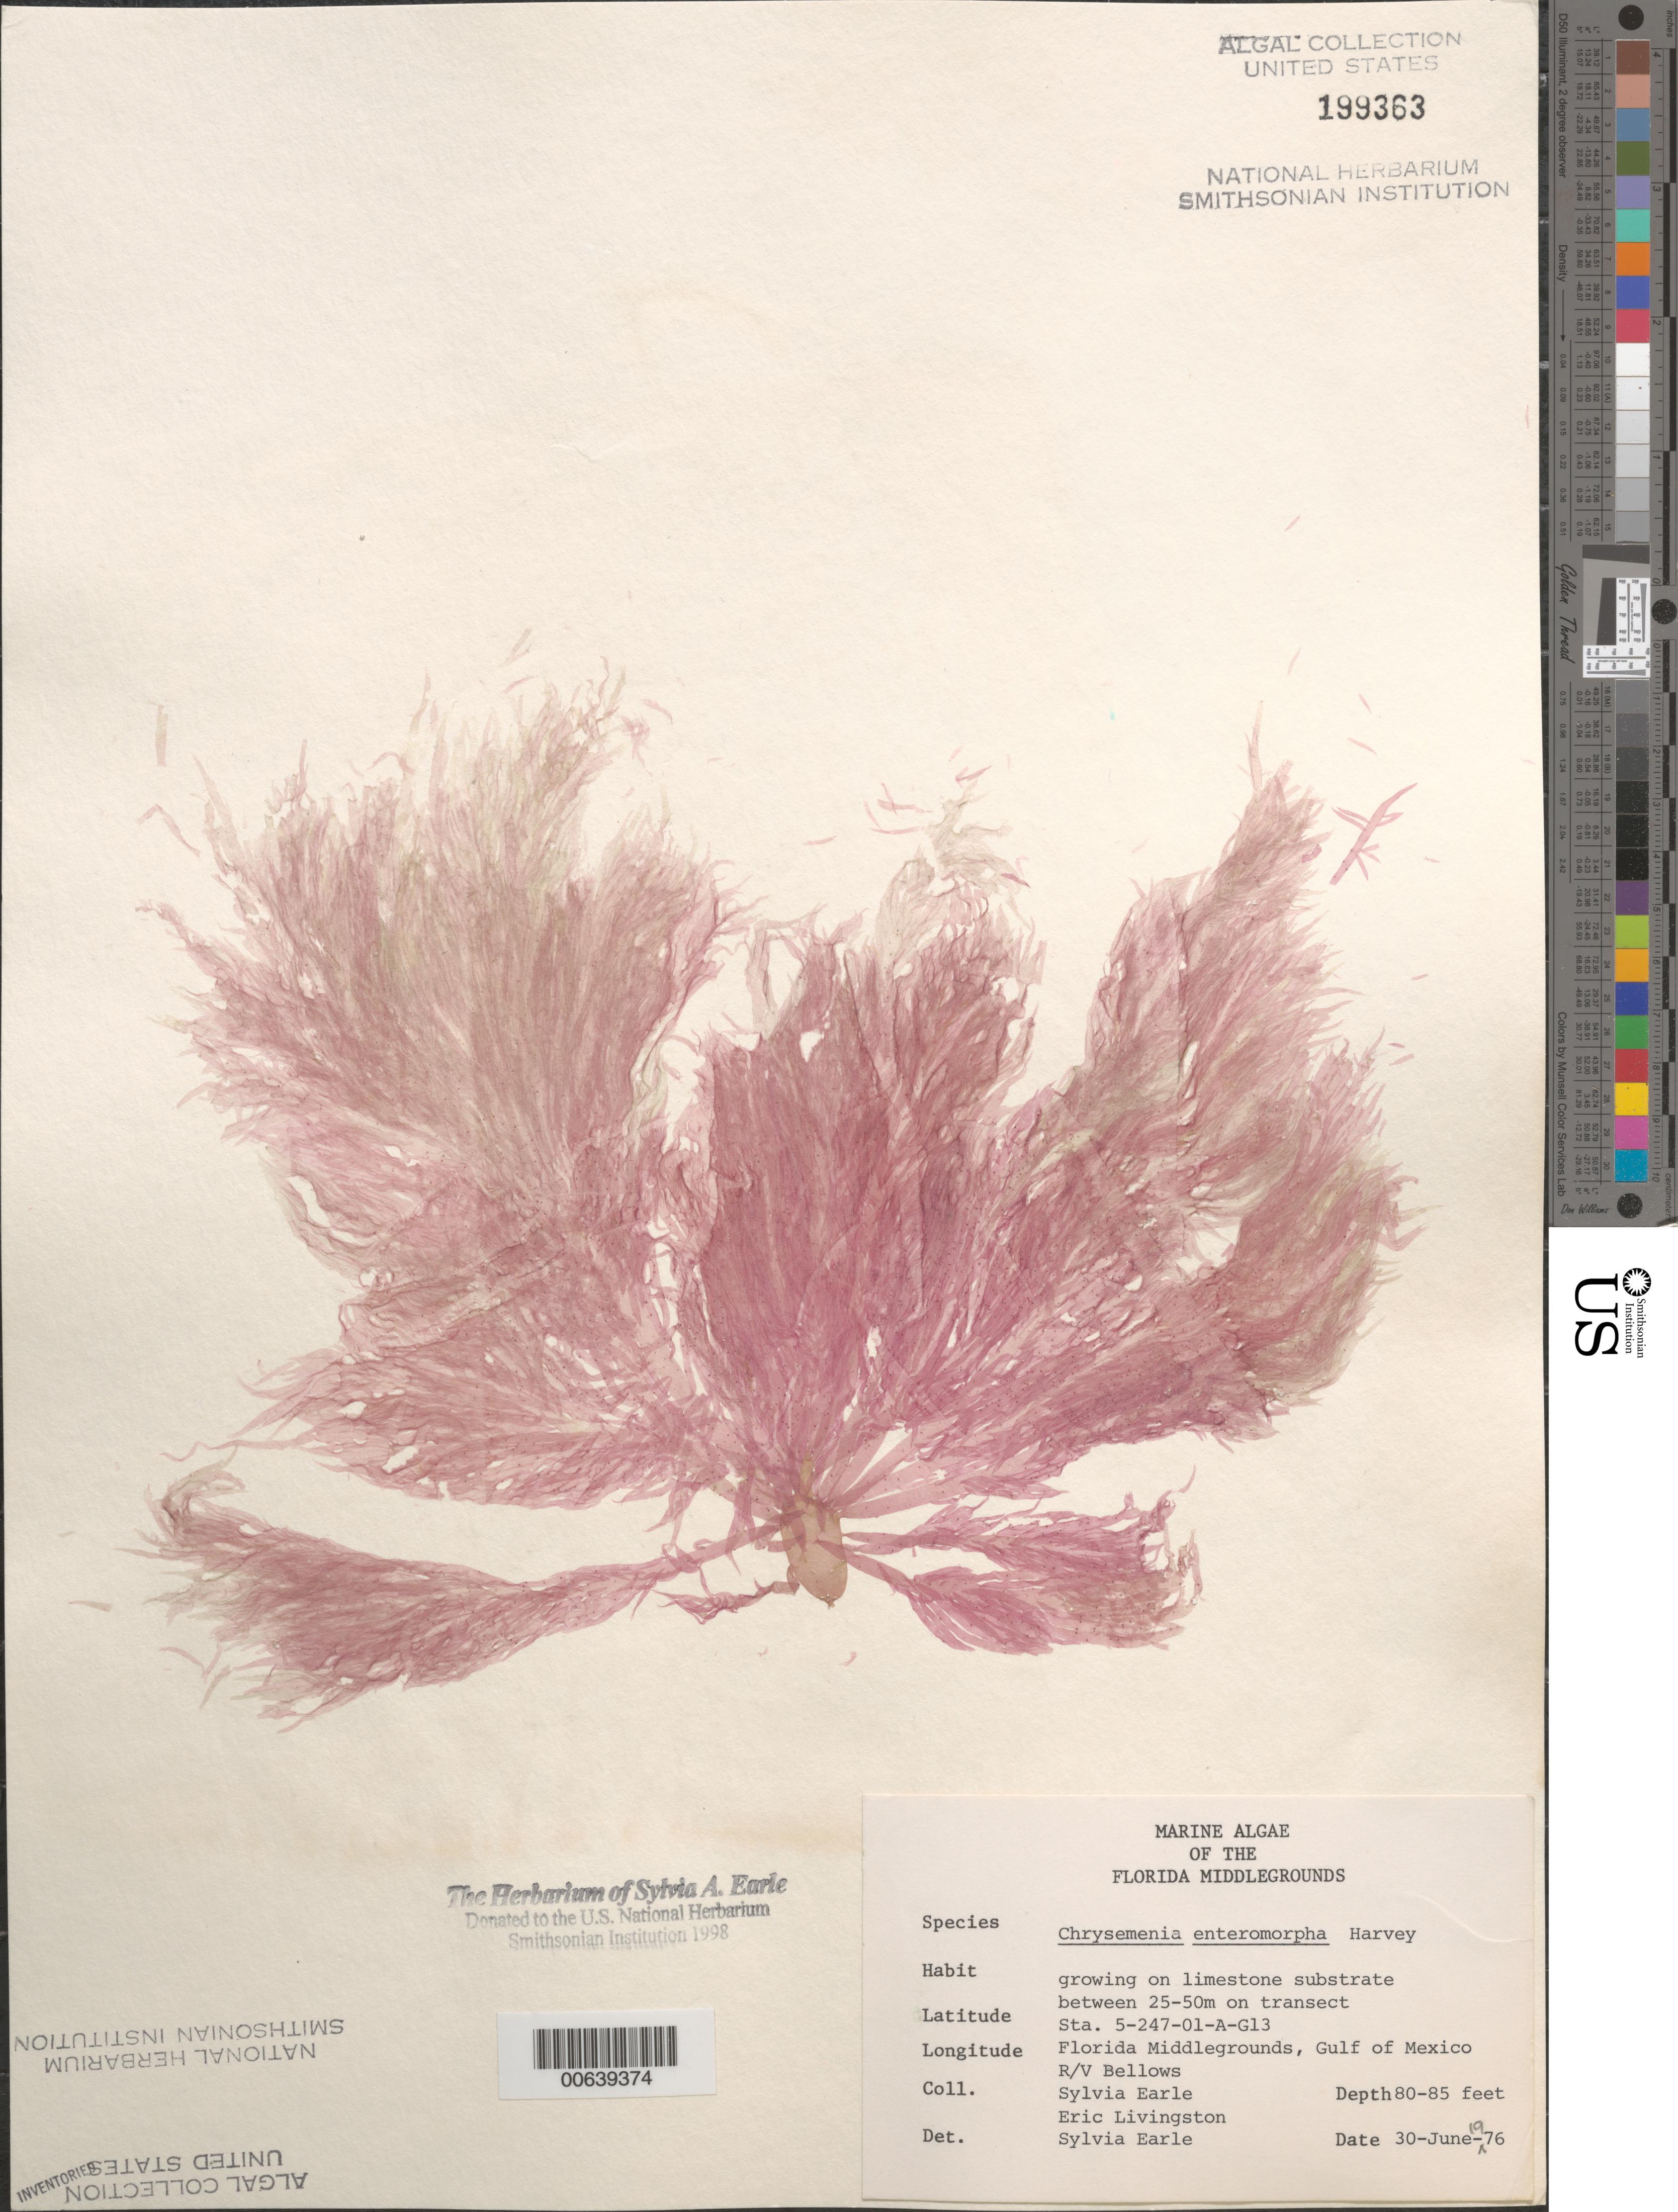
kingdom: Plantae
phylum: Rhodophyta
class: Florideophyceae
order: Rhodymeniales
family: Rhodymeniaceae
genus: Botryocladia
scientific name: Botryocladia enteromorpha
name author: (Harv.) W.E. Schmidt et al. in W.E. Schmidt et al.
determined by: Algae name updating Project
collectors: S. A. Earle & E. Livingston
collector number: Station 5-247-01-a-g13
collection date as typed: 30 Jun 1976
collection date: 1976-06-30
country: United States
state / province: Florida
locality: Florida Middle Grounds, Gulf of Mexico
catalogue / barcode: US 199363